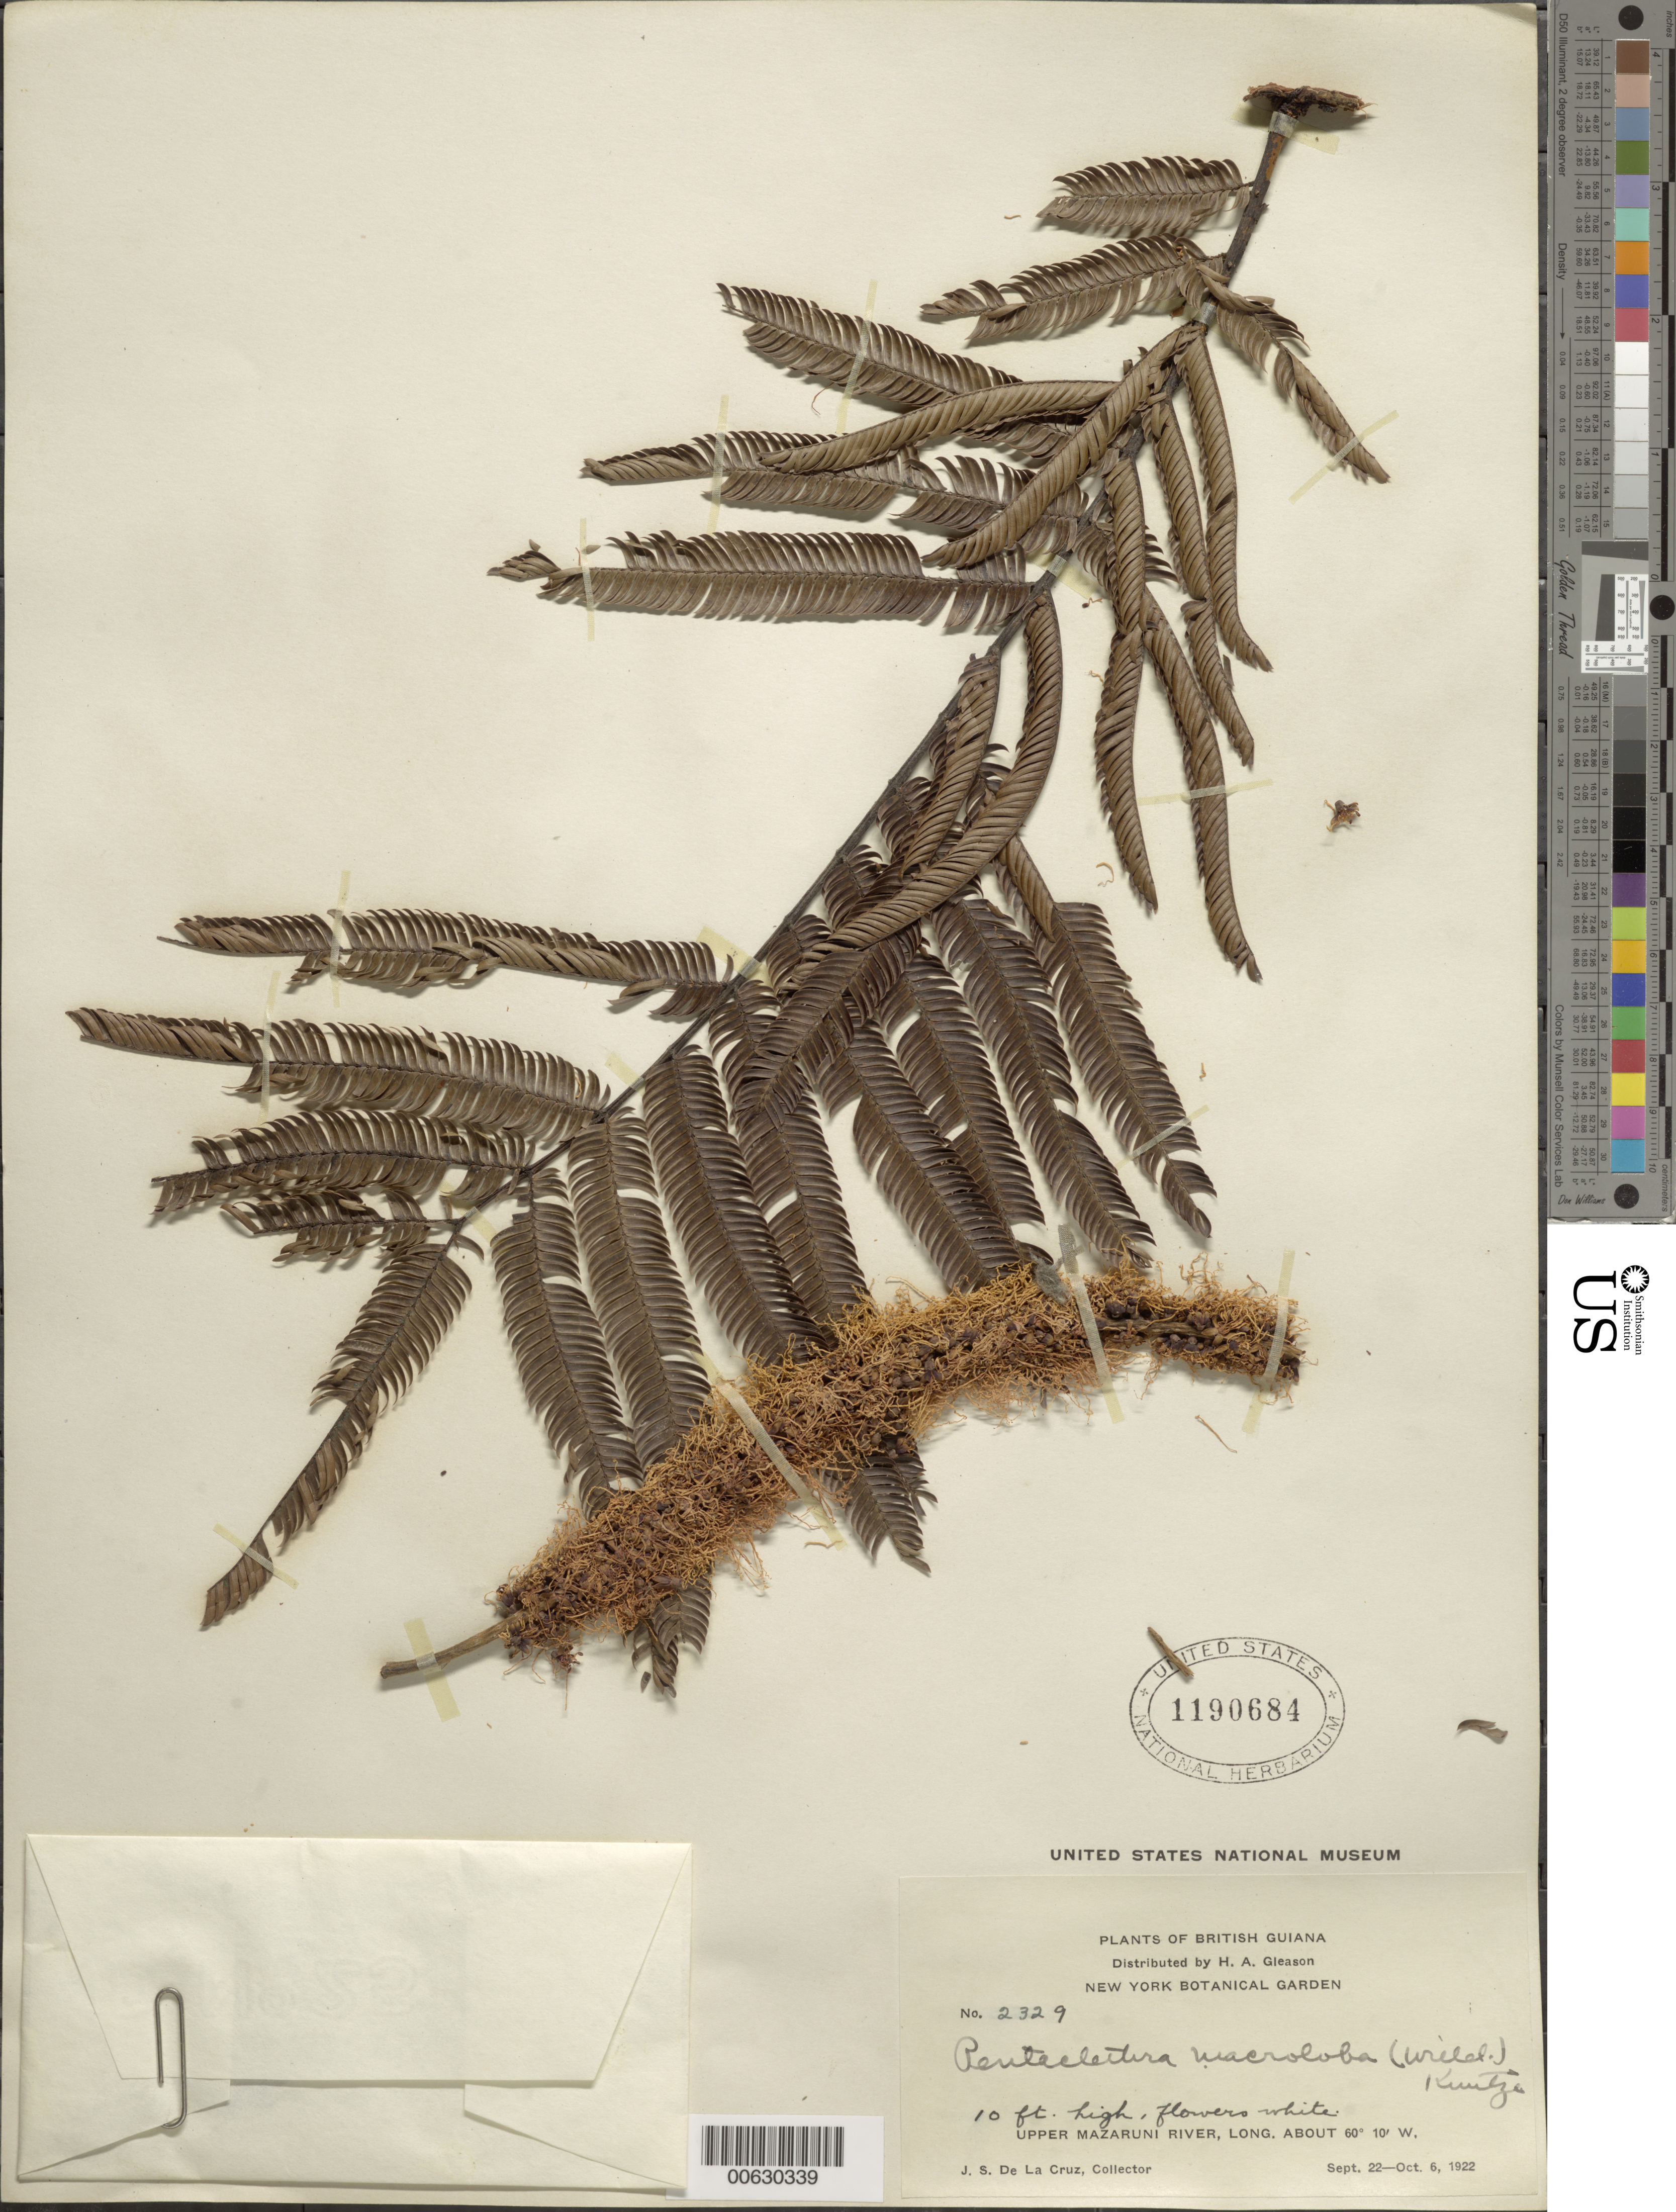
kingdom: Plantae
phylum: Tracheophyta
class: Magnoliopsida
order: Fabales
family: Fabaceae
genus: Pentaclethra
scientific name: Pentaclethra macroloba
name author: (Willd.) Kuntze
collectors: J. S. de la Cruz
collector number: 2329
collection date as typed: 22-Sep-22 to 6-Oct-22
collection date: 1922-09-22/1922-10-06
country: Guyana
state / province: Cuyuni-Mazaruni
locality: Upper Mazaruni R.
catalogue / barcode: US 1190684